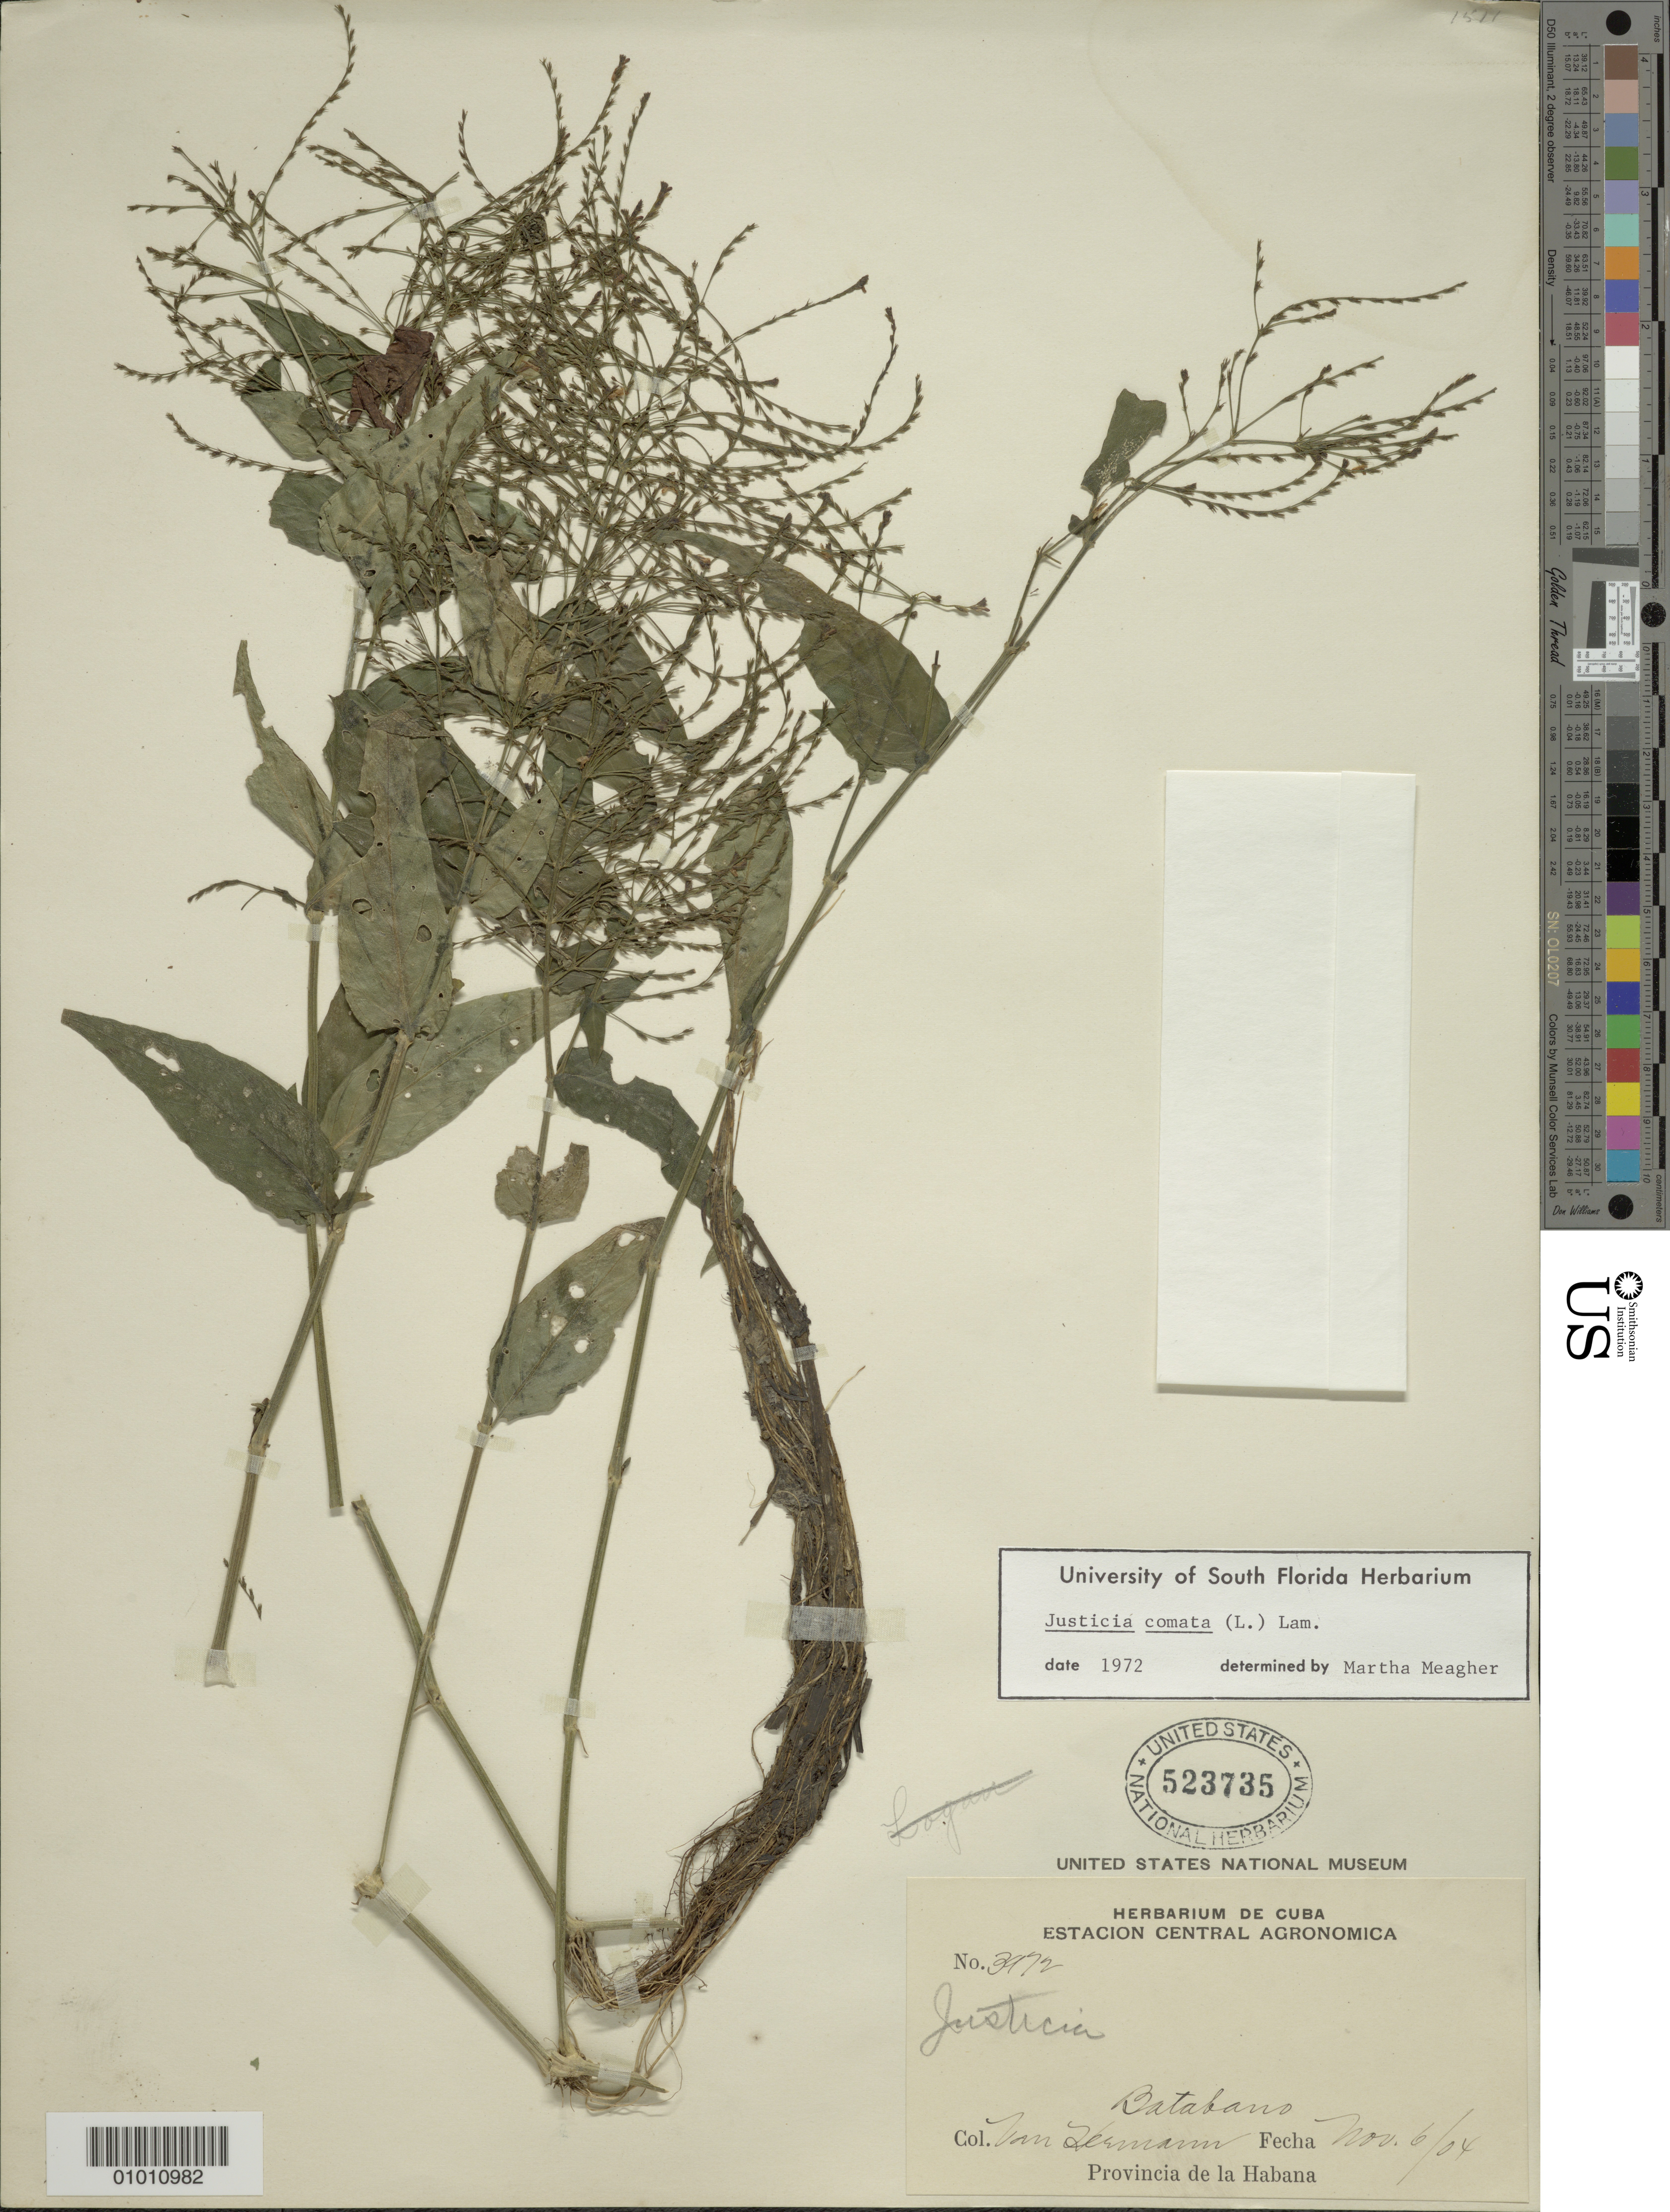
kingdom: Plantae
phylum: Tracheophyta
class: Magnoliopsida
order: Lamiales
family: Acanthaceae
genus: Justicia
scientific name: Justicia comata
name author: (L.) Lam.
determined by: Meagher, M.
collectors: H. A. Van Hermann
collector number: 3972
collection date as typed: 06 Nov 1904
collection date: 1904-11-06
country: Cuba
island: Cuba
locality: Batabano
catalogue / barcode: US 523735